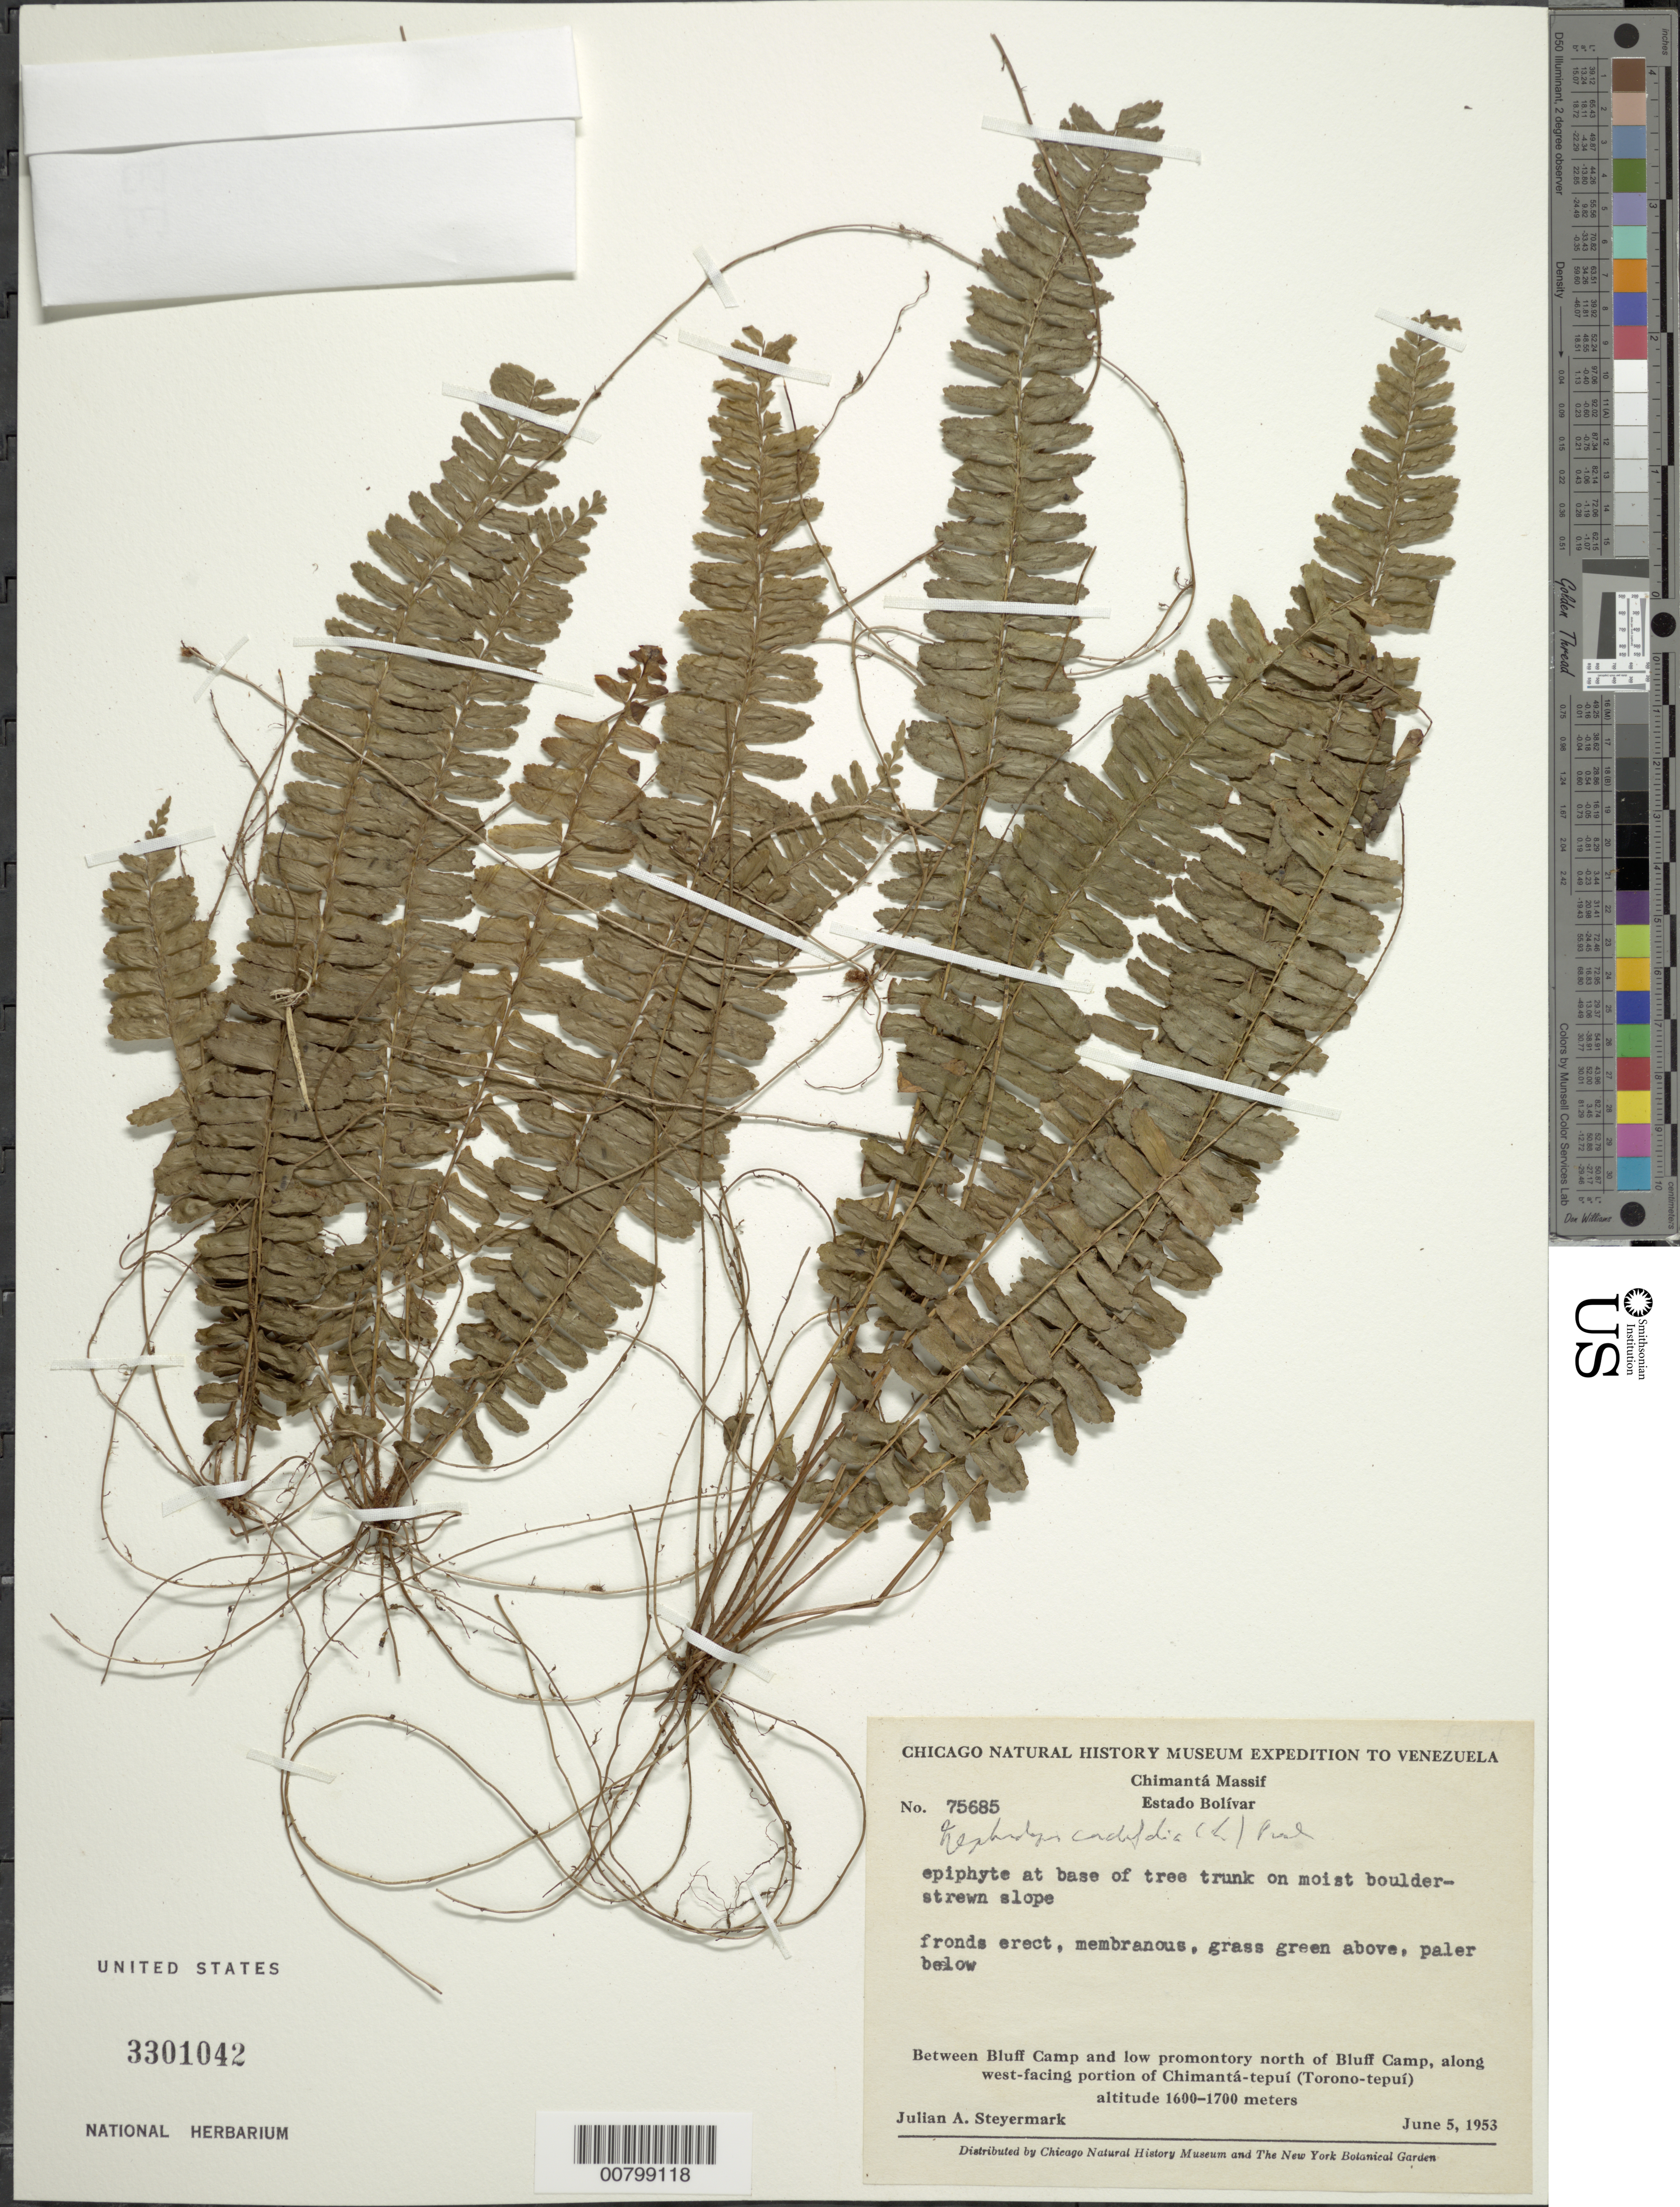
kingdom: Plantae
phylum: Tracheophyta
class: Polypodiopsida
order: Polypodiales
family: Nephrolepidaceae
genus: Nephrolepis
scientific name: Nephrolepis cordifolia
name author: (L.) C. Presl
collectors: J. Steyermark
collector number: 75685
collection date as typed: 5-Jun-53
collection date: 1953-06-05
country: Venezuela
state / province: Bolívar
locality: Chimantá Massif, Chimantá-tepuí (Torono-tepuí), W-facing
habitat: Moist boulder-strewn slope, at base of tree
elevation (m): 1600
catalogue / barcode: US 3301042